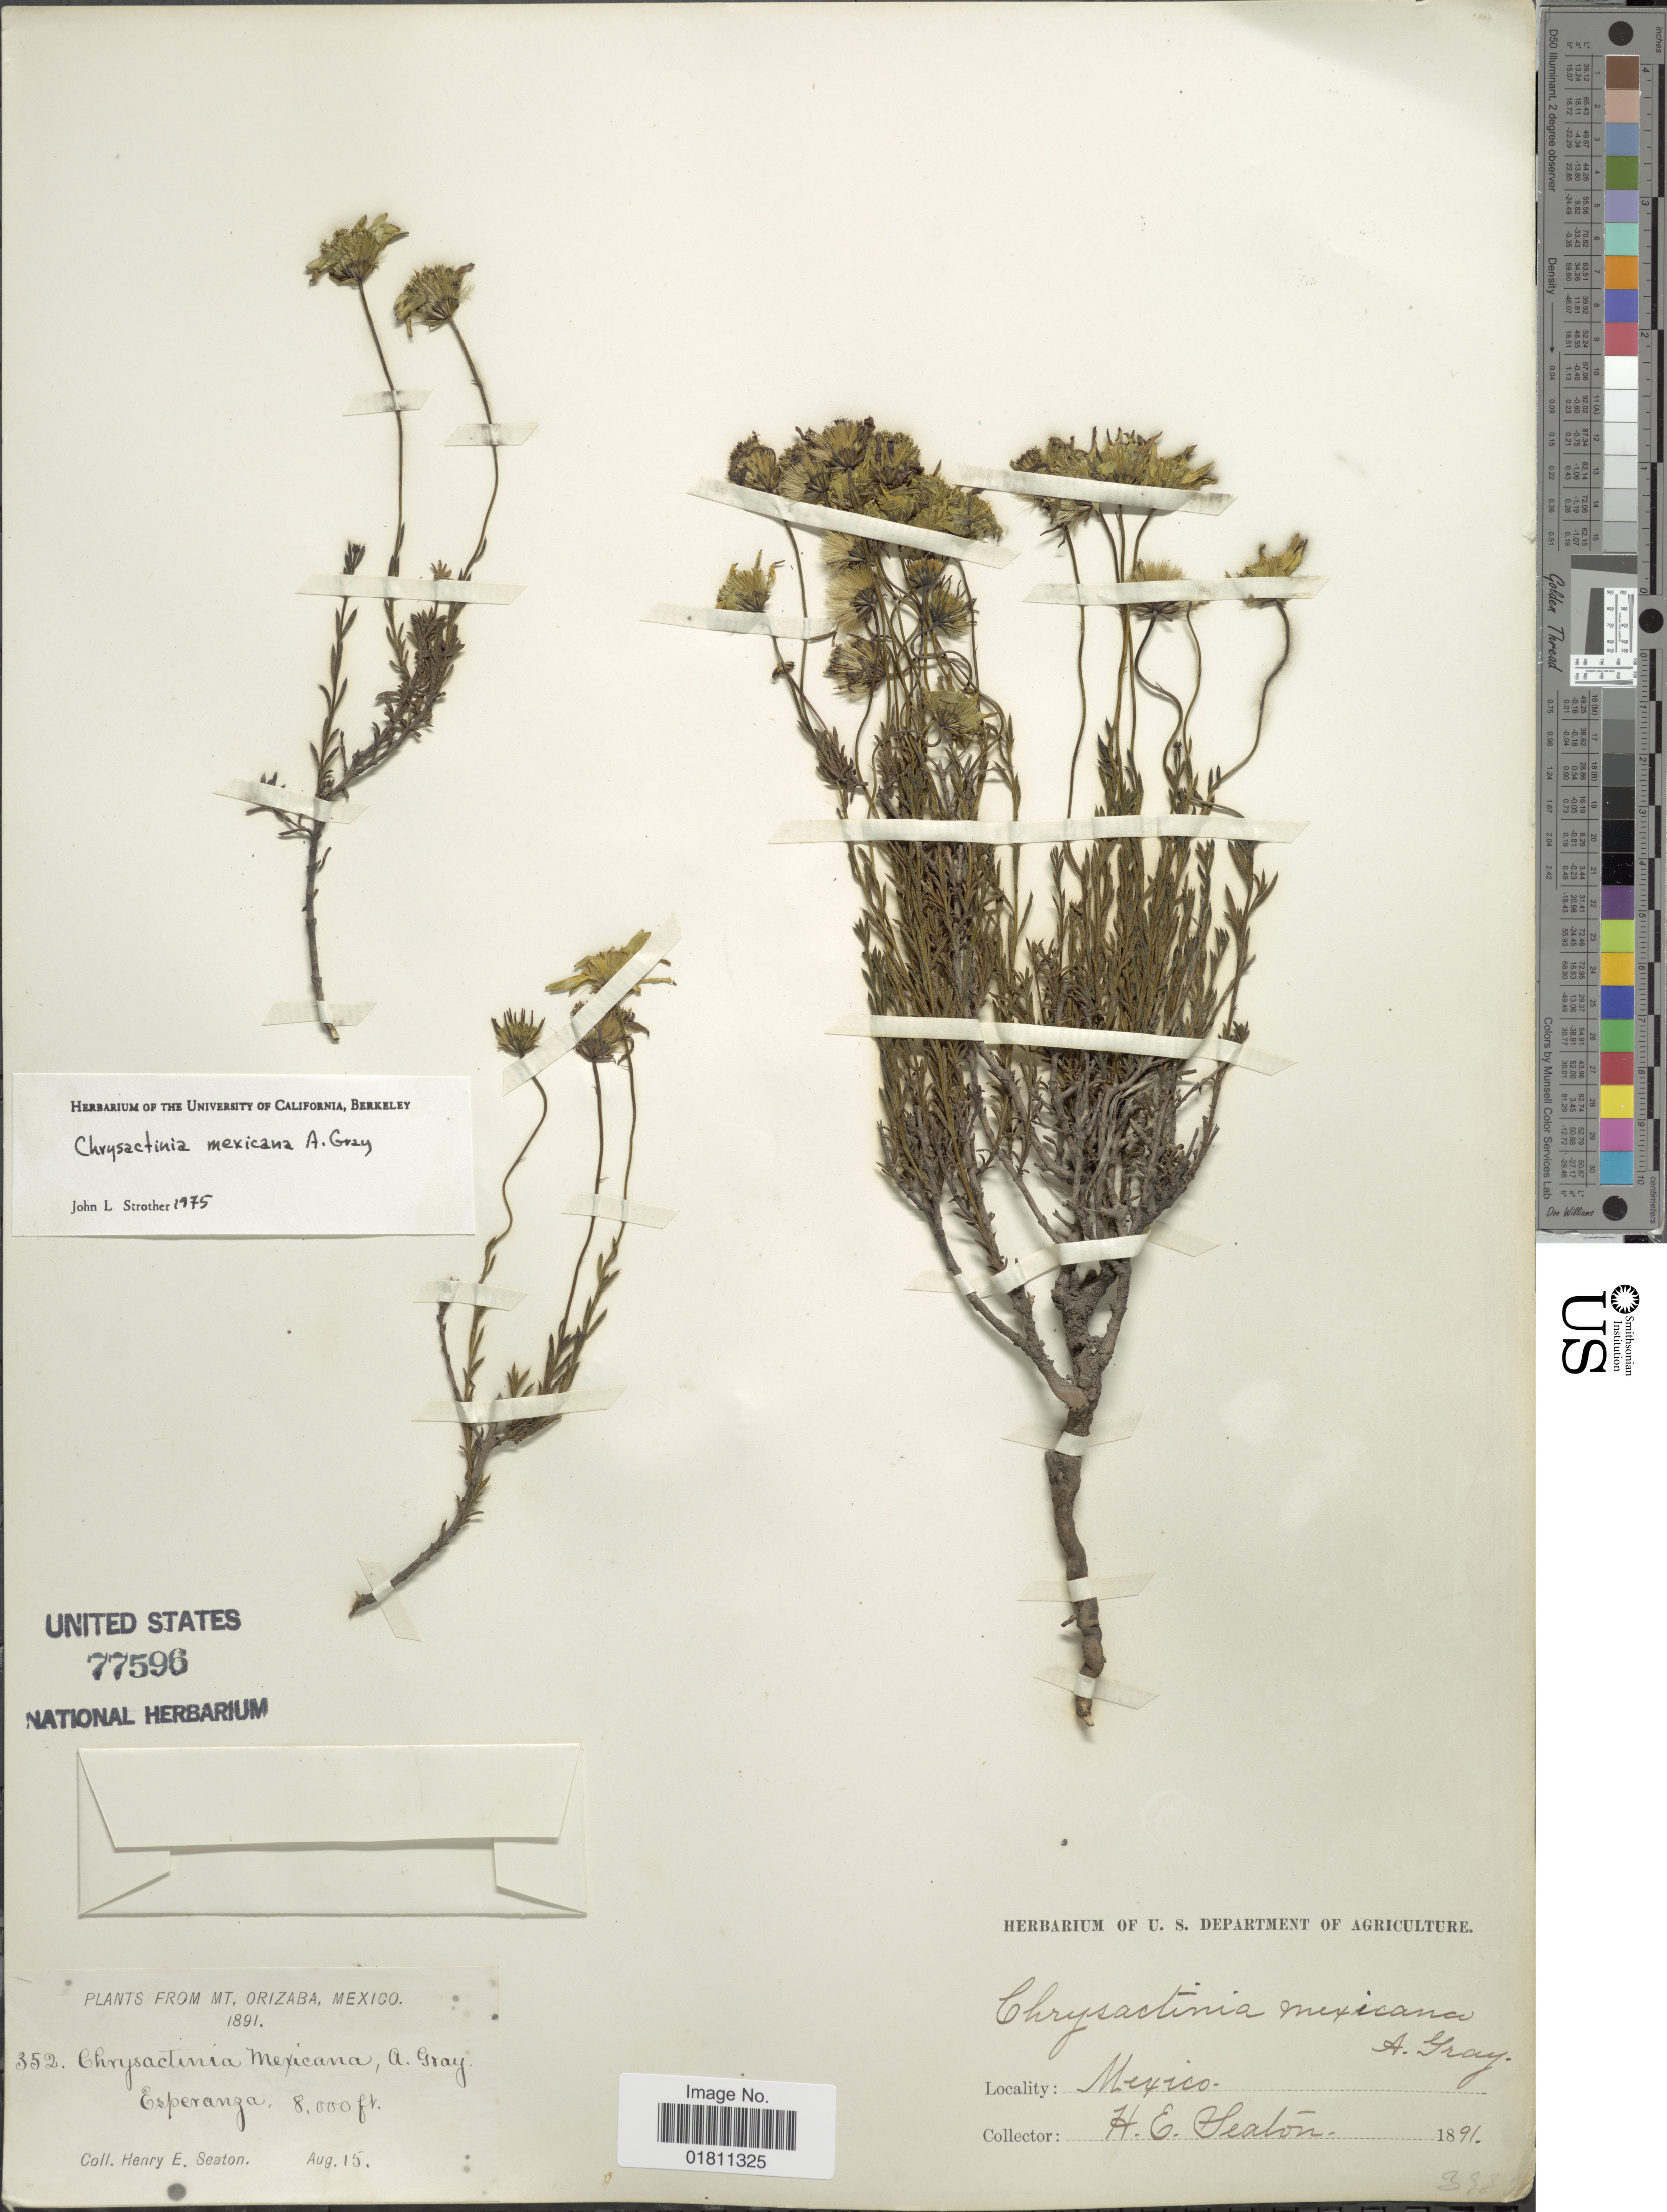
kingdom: Plantae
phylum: Tracheophyta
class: Magnoliopsida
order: Asterales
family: Asteraceae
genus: Chrysactinia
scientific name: Chrysactinia mexicana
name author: A. Gray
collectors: H. E. Seaton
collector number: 352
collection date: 1891-08-15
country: Mexico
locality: Esperanza, Mt. Orizaba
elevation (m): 2438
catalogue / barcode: US 77596